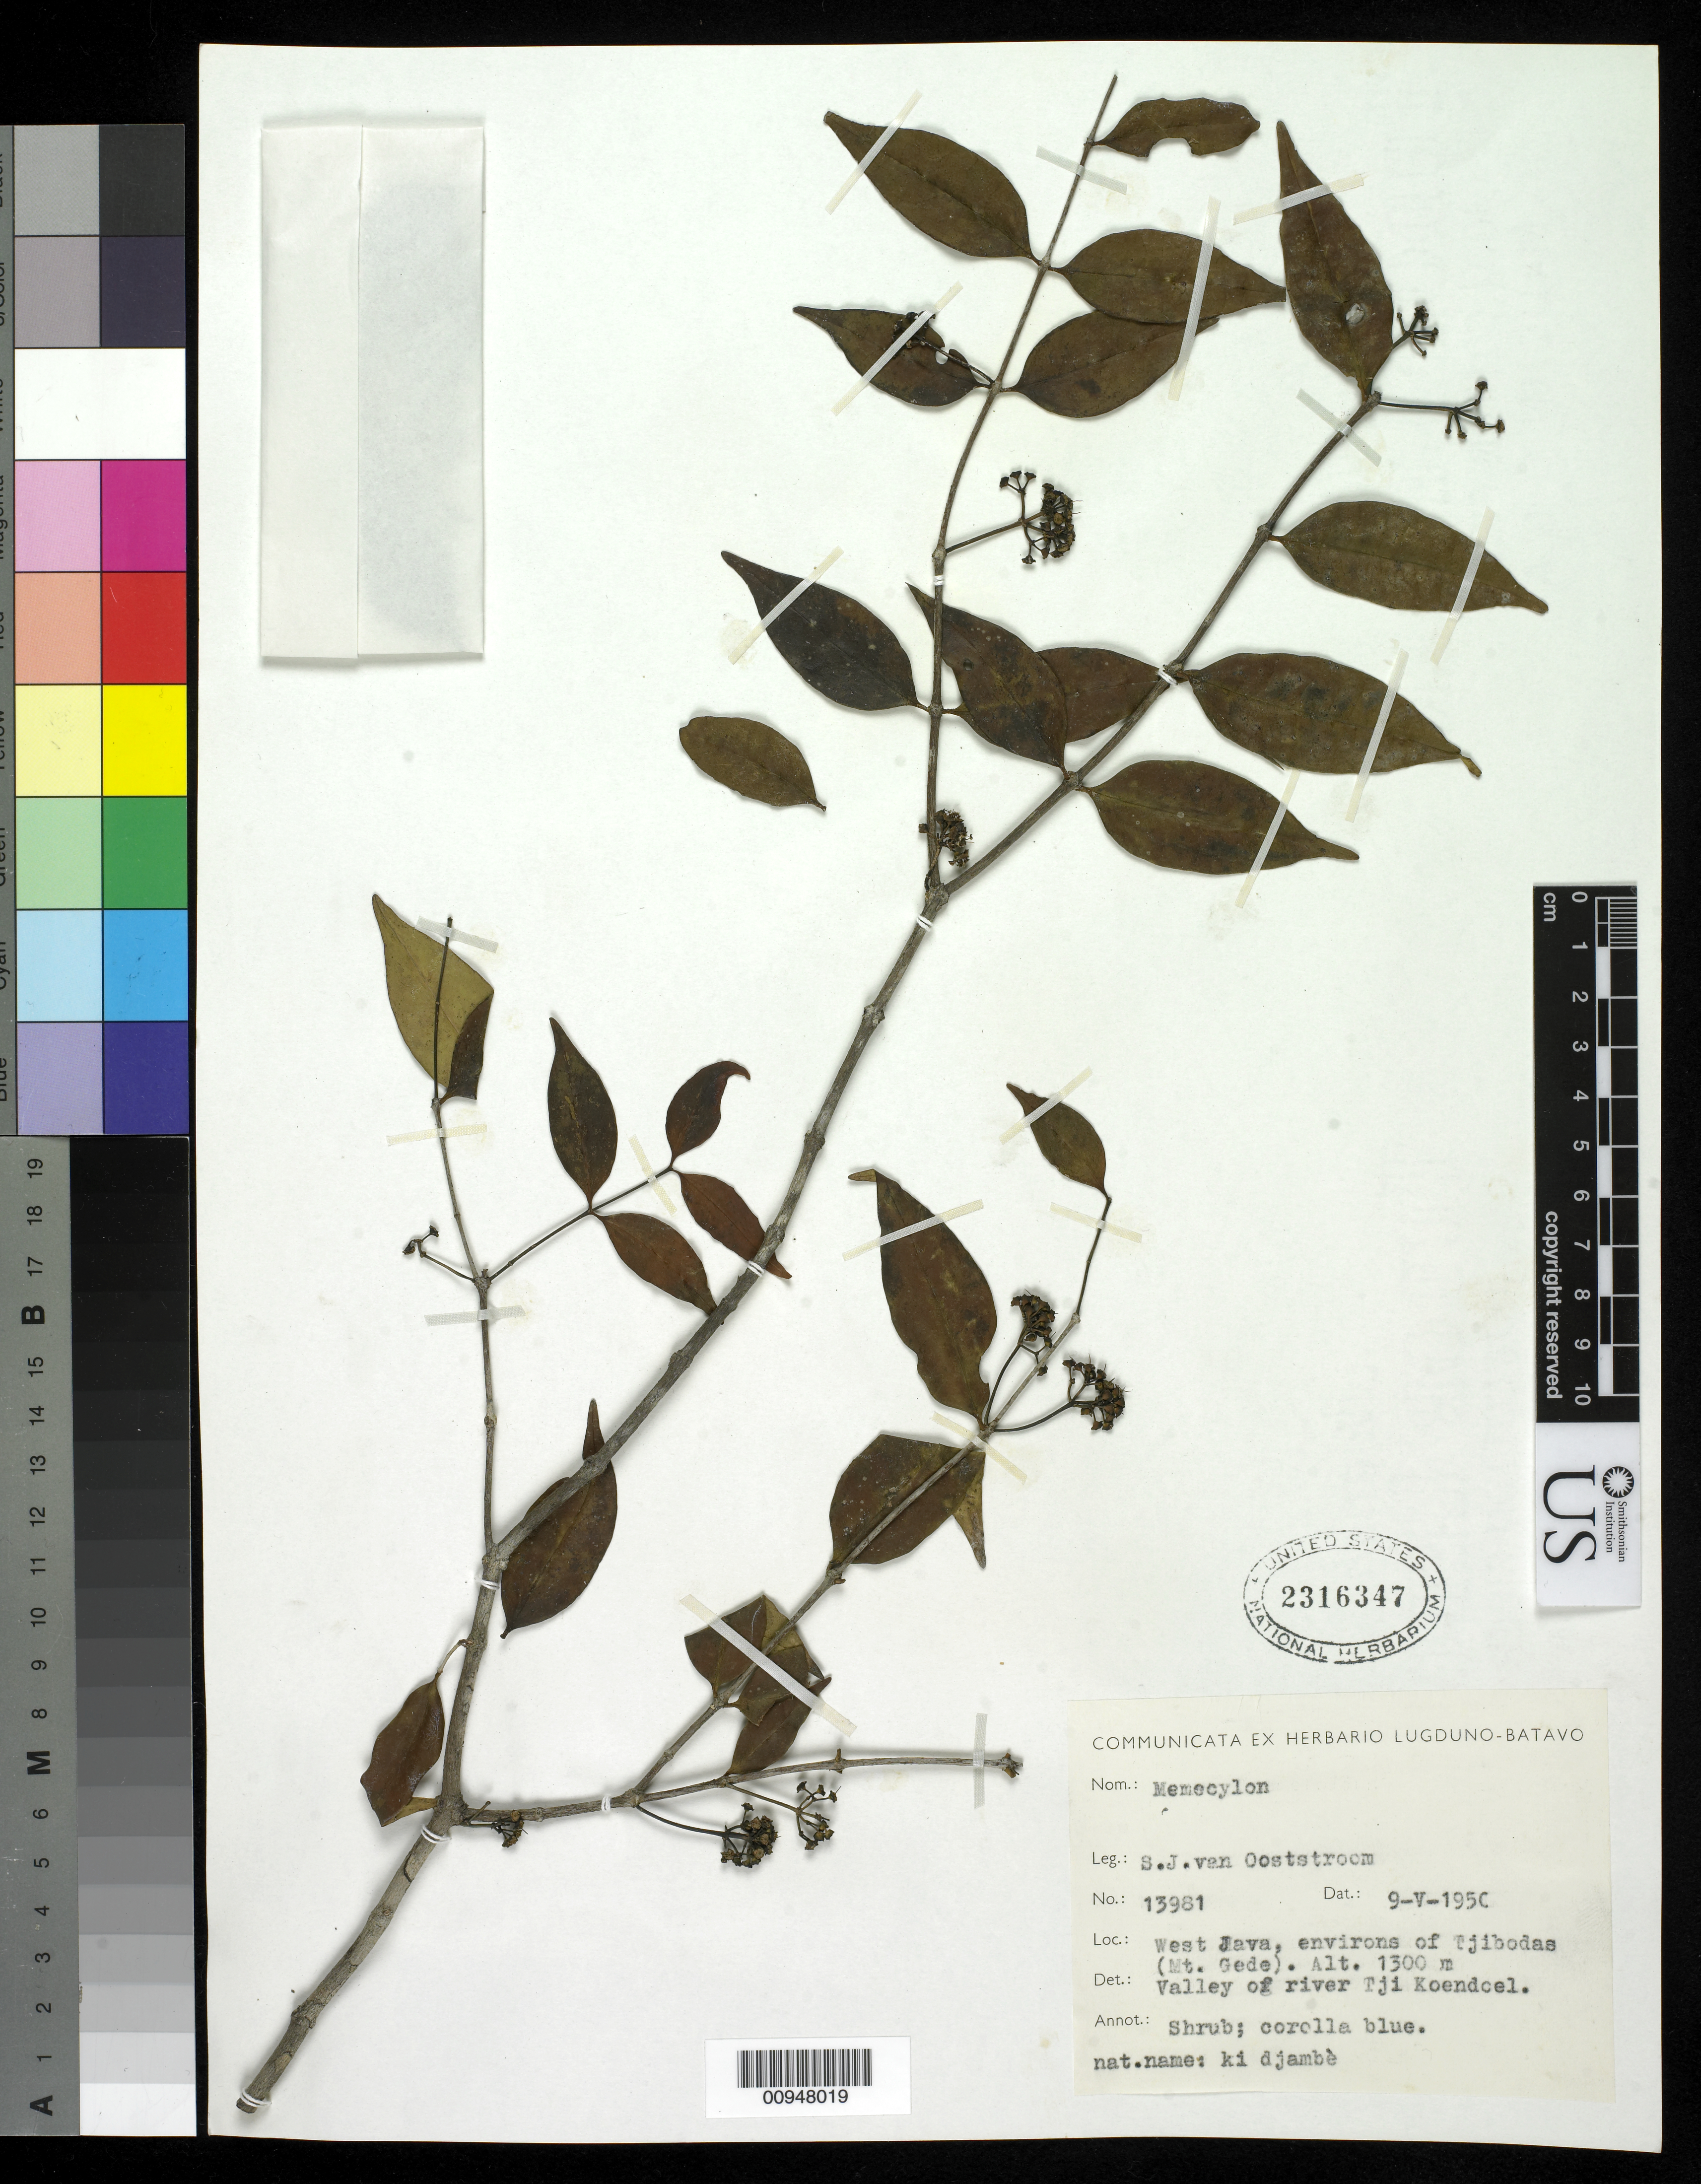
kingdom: Plantae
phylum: Tracheophyta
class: Magnoliopsida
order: Myrtales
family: Melastomataceae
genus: Memecylon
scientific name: Memecylon sp.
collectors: S. J. van Ooststroom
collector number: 13981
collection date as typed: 09 May 1950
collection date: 1950-05-09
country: Indonesia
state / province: Java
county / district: Jawa Barat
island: Java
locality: Environs of Tjibodas (Mt. Gede),Valley of River Tji Koendoel.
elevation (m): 1300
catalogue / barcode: US 2316347